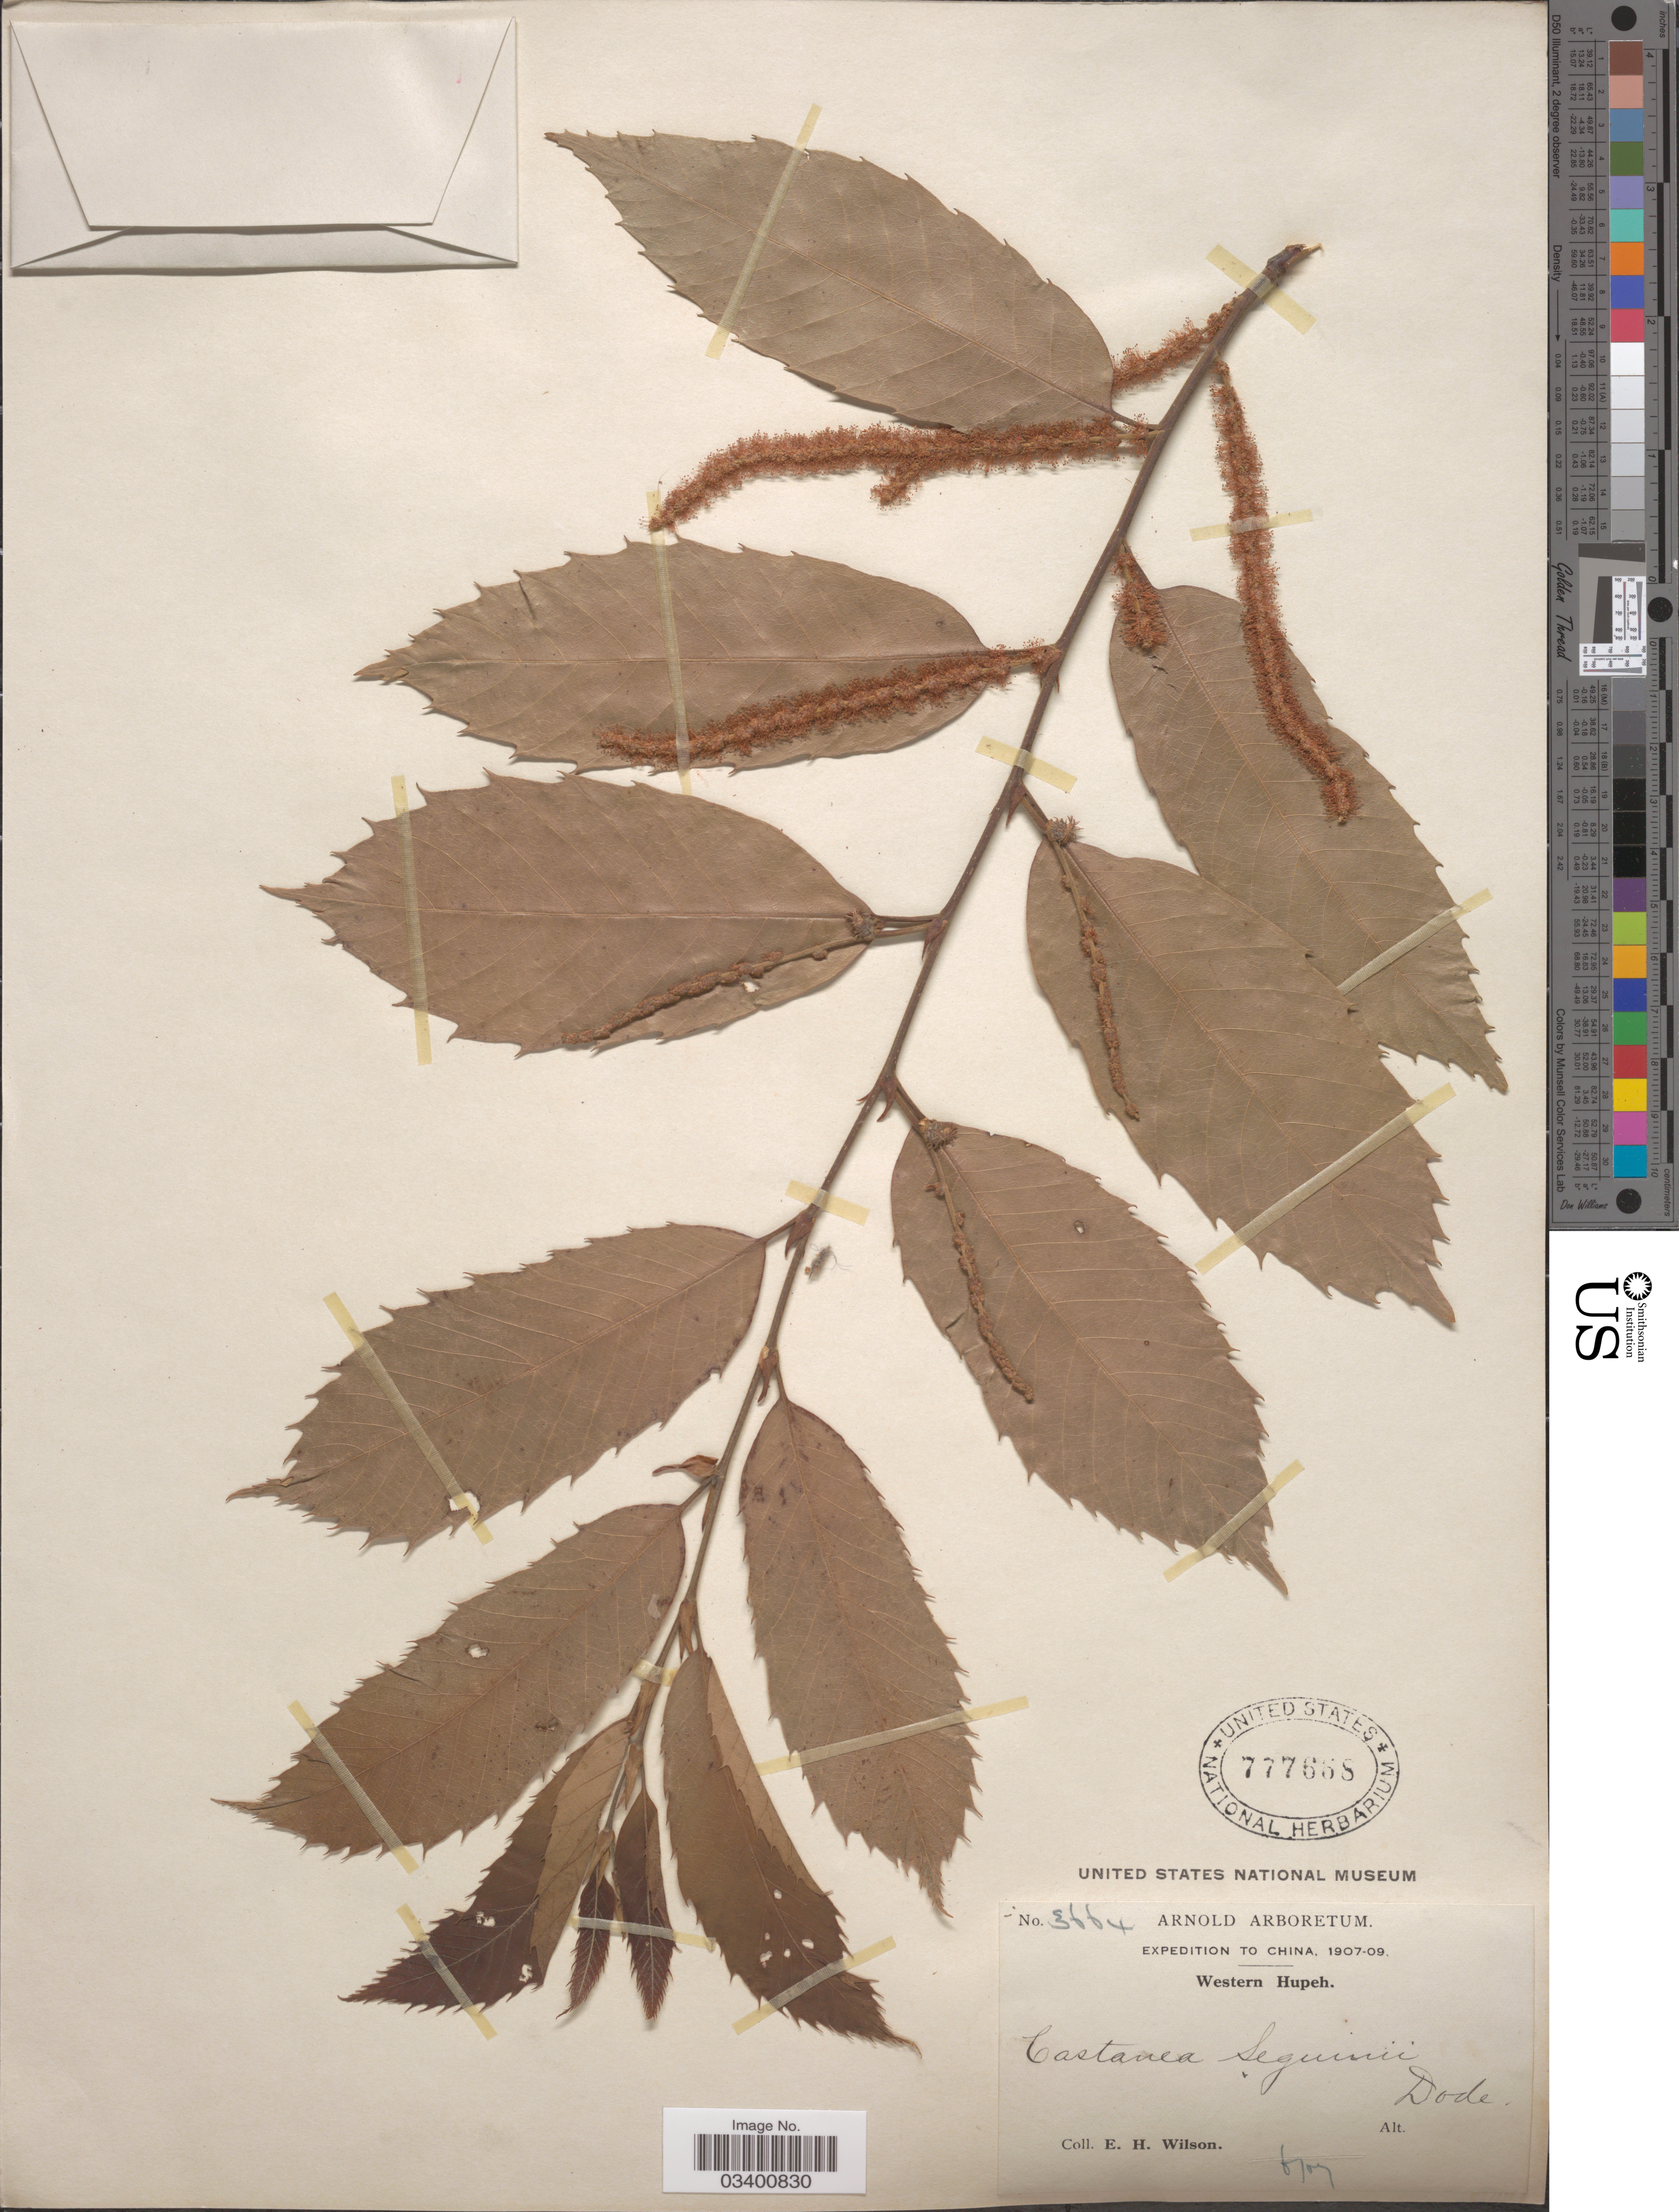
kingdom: Plantae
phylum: Tracheophyta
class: Magnoliopsida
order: Fagales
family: Fagaceae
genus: Castanea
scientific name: Castanea seguinii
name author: Dode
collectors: E. Wilson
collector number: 3664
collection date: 1907-06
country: China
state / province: Hubei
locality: Western Hupeh.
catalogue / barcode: US 777688